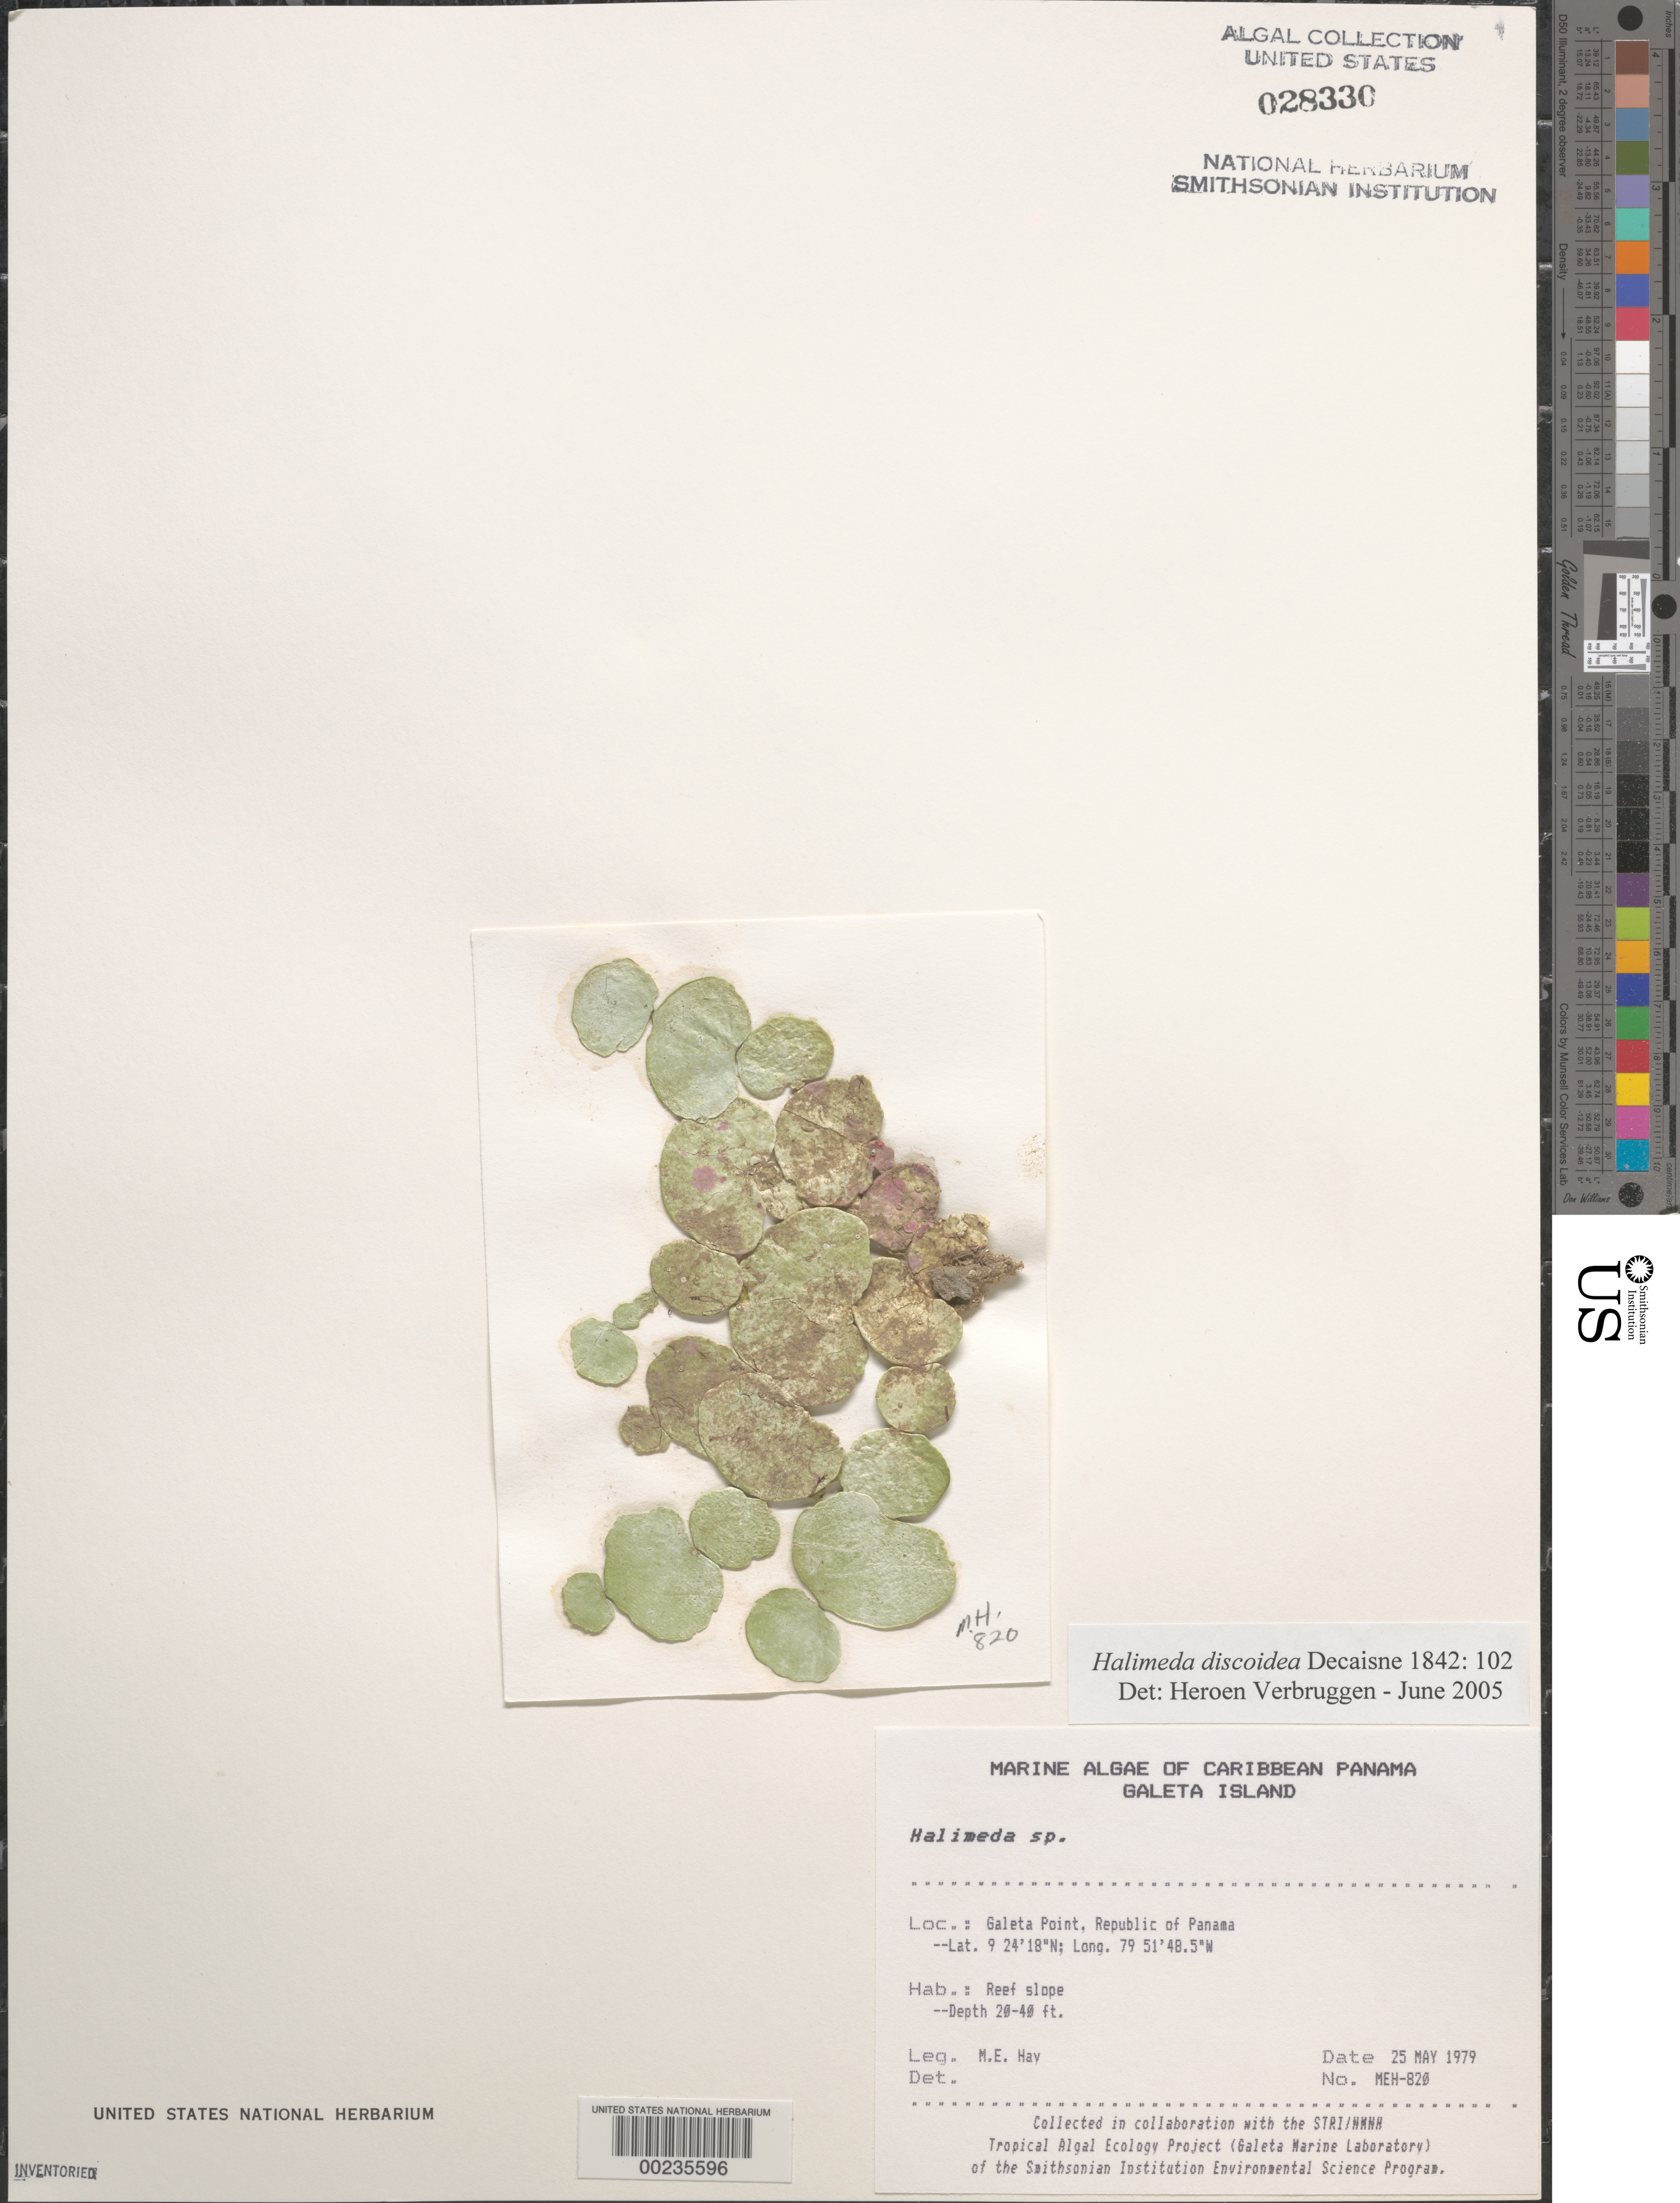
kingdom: Plantae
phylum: Chlorophyta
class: Ulvophyceae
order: Bryopsidales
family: Halimedaceae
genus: Halimeda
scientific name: Halimeda discoidea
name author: Decne.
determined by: Verbruggen, H.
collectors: M. E. Hay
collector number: MEH-820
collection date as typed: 25 May 1979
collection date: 1979-05-25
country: Panama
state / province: Colón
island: Galeta Island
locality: Galeta Point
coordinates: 9 24' 18" N, 79 51' 48.5" W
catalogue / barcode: US 28330